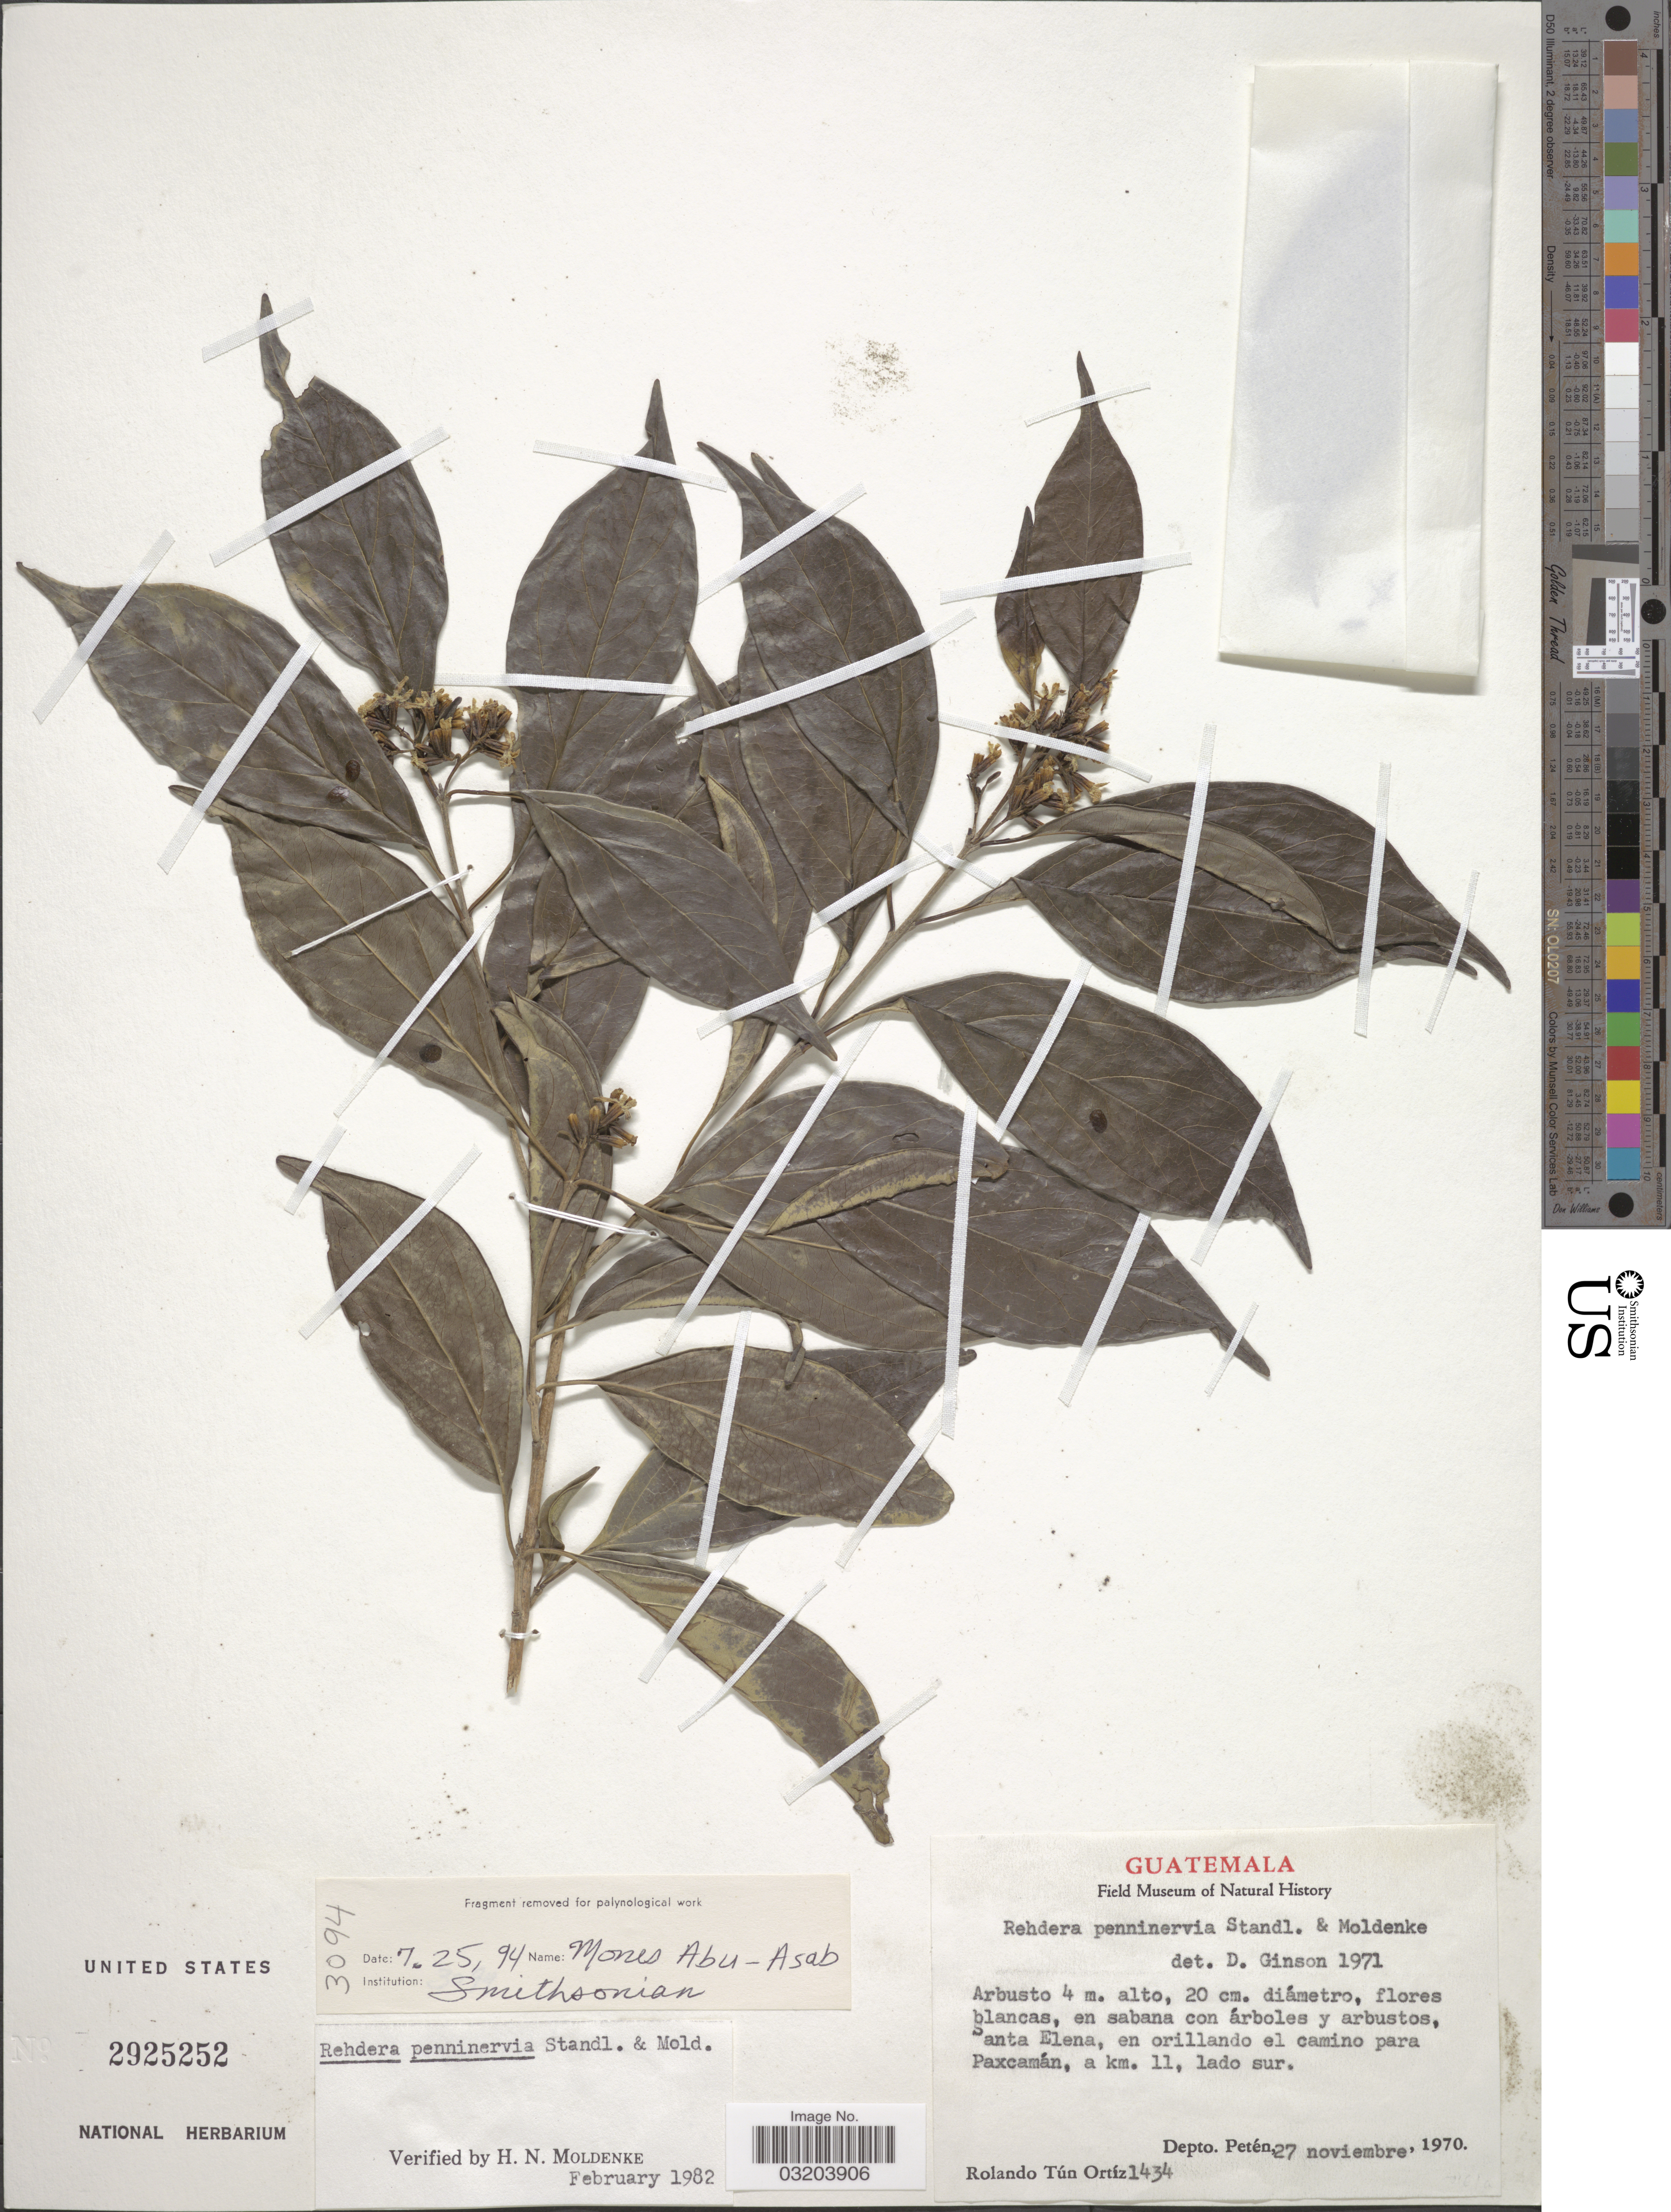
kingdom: Plantae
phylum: Tracheophyta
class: Magnoliopsida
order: Lamiales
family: Verbenaceae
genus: Rehdera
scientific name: Rehdera penninervia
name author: Standl. & Moldenke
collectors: R. T. Ortíz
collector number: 1434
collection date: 1970-11-27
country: Guatemala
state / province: El Petén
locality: Santa Elena, en orillando el camino para Paxcamán, a km. 11, lado sur. Depto. Petén.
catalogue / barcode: US 2925252